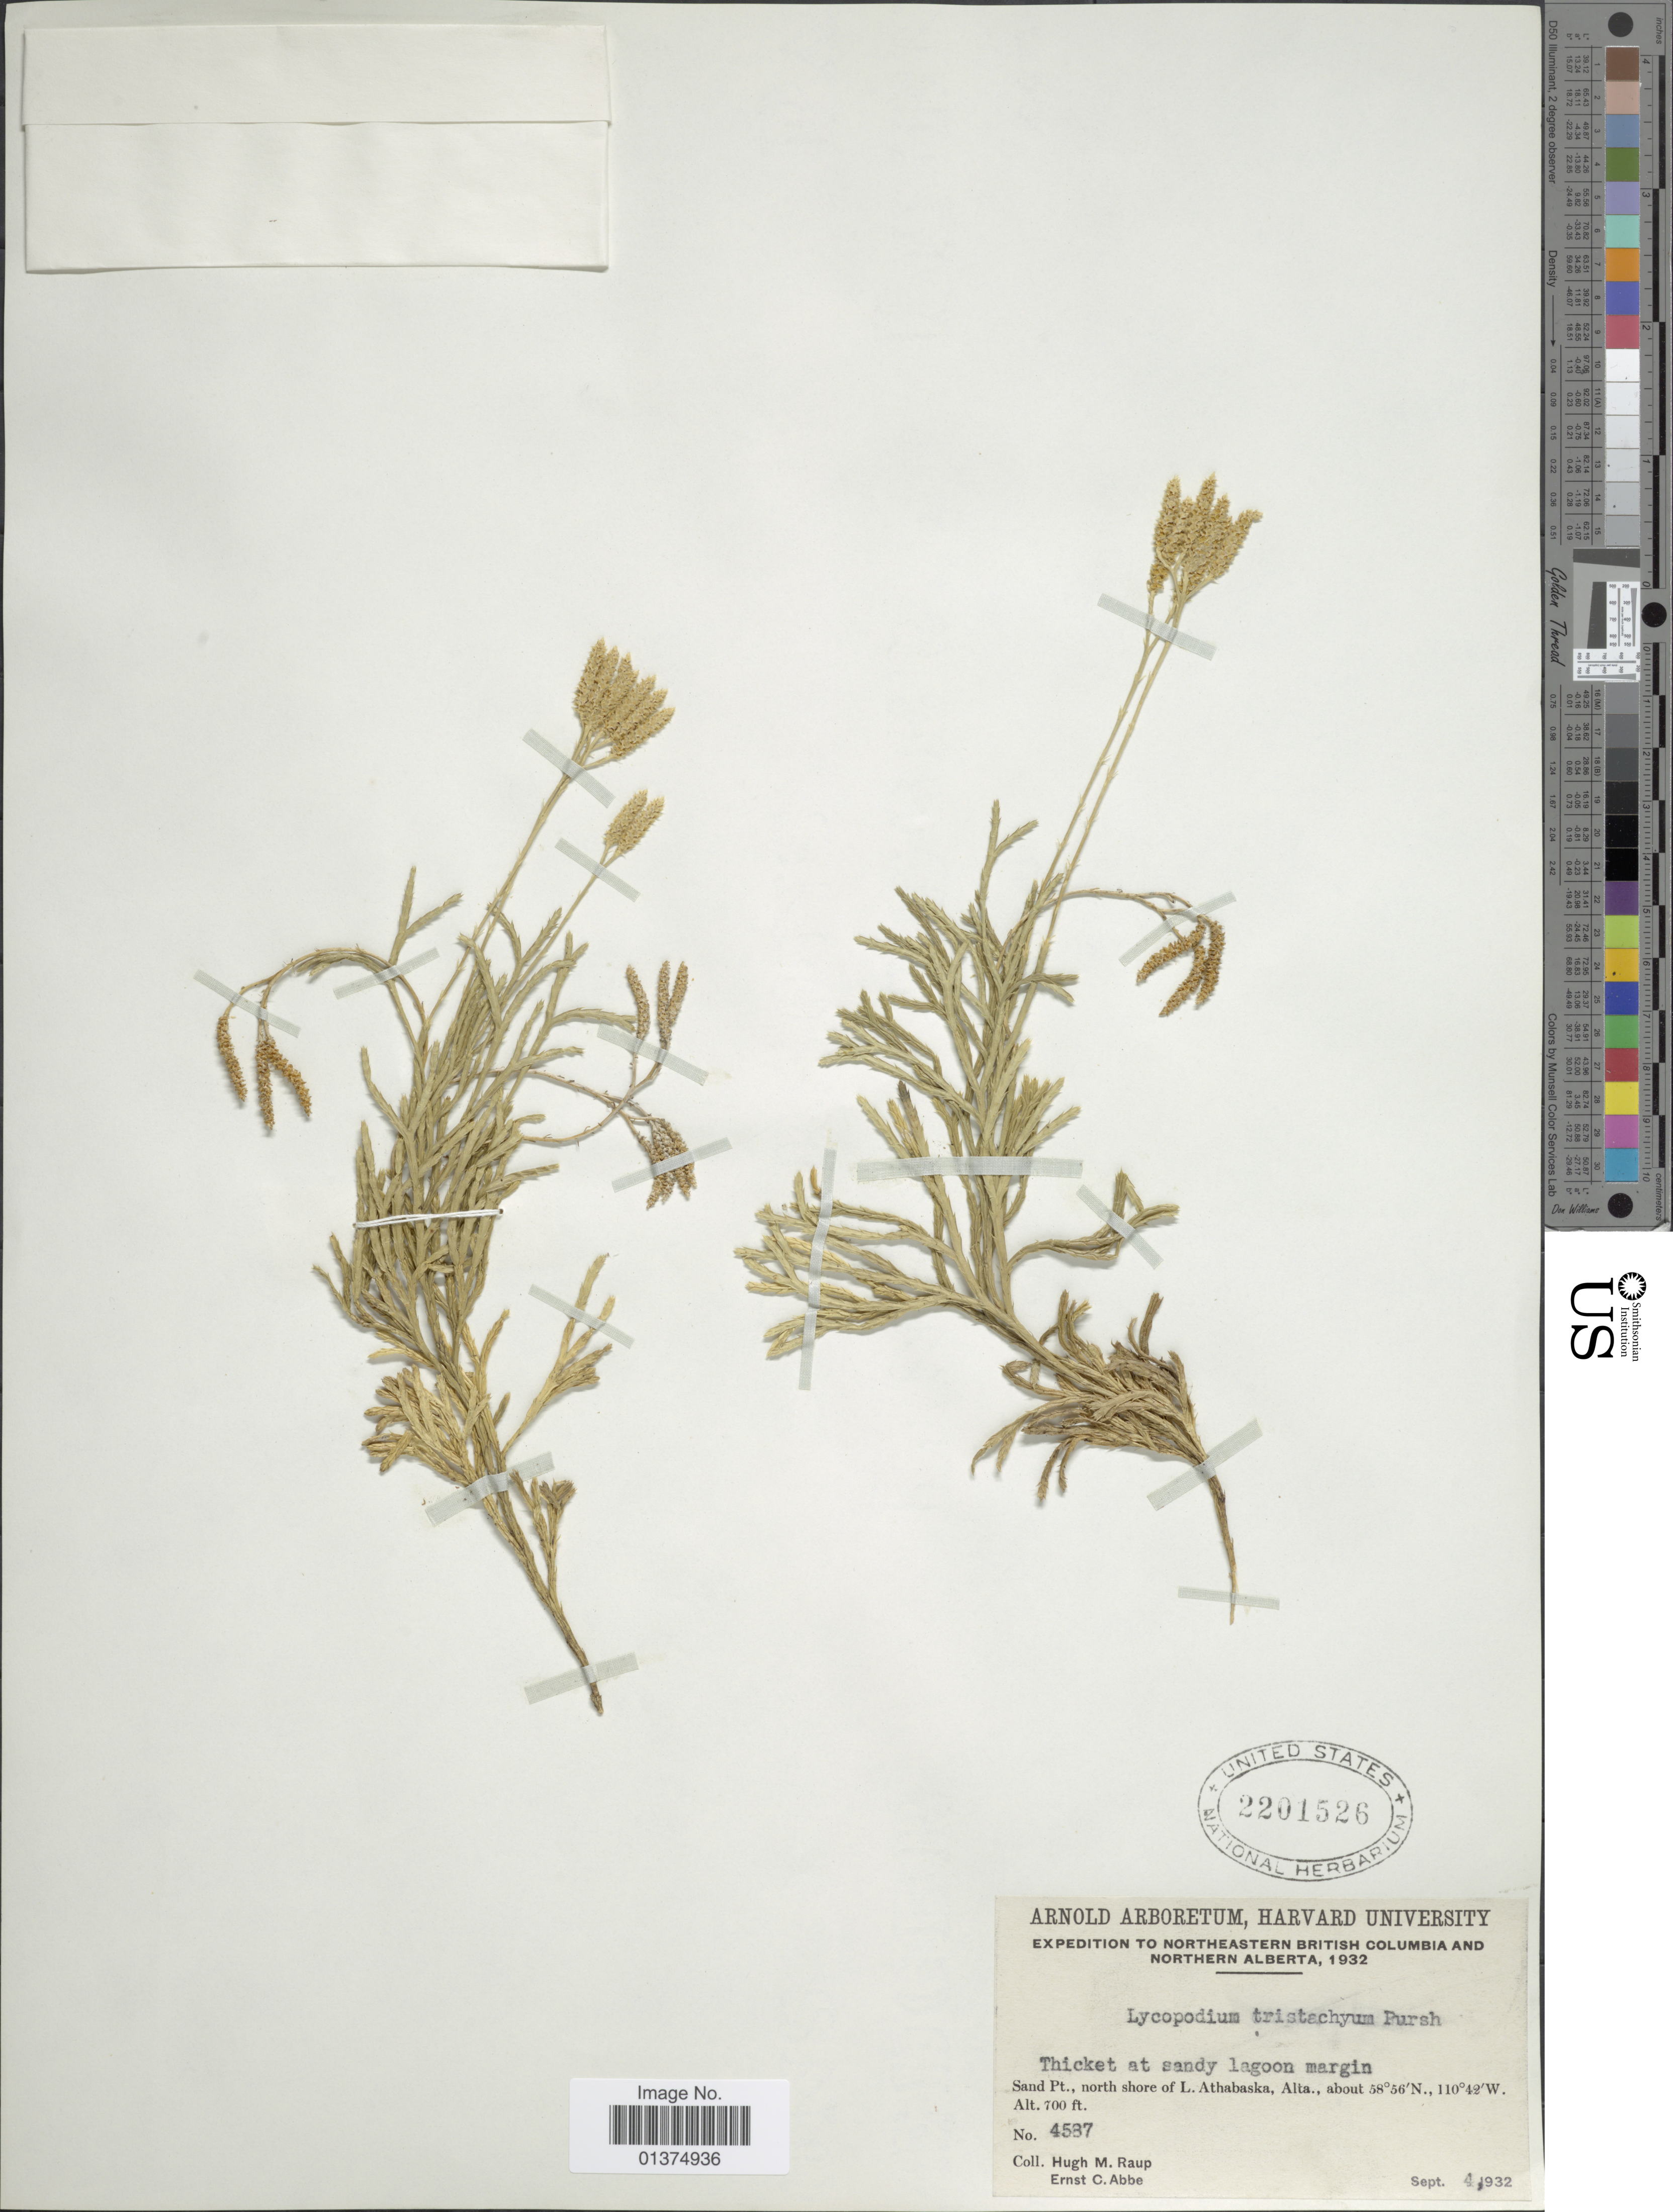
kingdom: Plantae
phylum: Tracheophyta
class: Lycopodiopsida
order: Lycopodiales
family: Lycopodiaceae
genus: Diphasiastrum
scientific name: Diphasiastrum complanatum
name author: (L.) Holub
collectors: H. Raup & E. C. Abbe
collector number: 4587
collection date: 1932-09-04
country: Canada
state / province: Alberta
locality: Sand Pt., northern shore of L. Athabaska, Alta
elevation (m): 213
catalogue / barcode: US 2201526